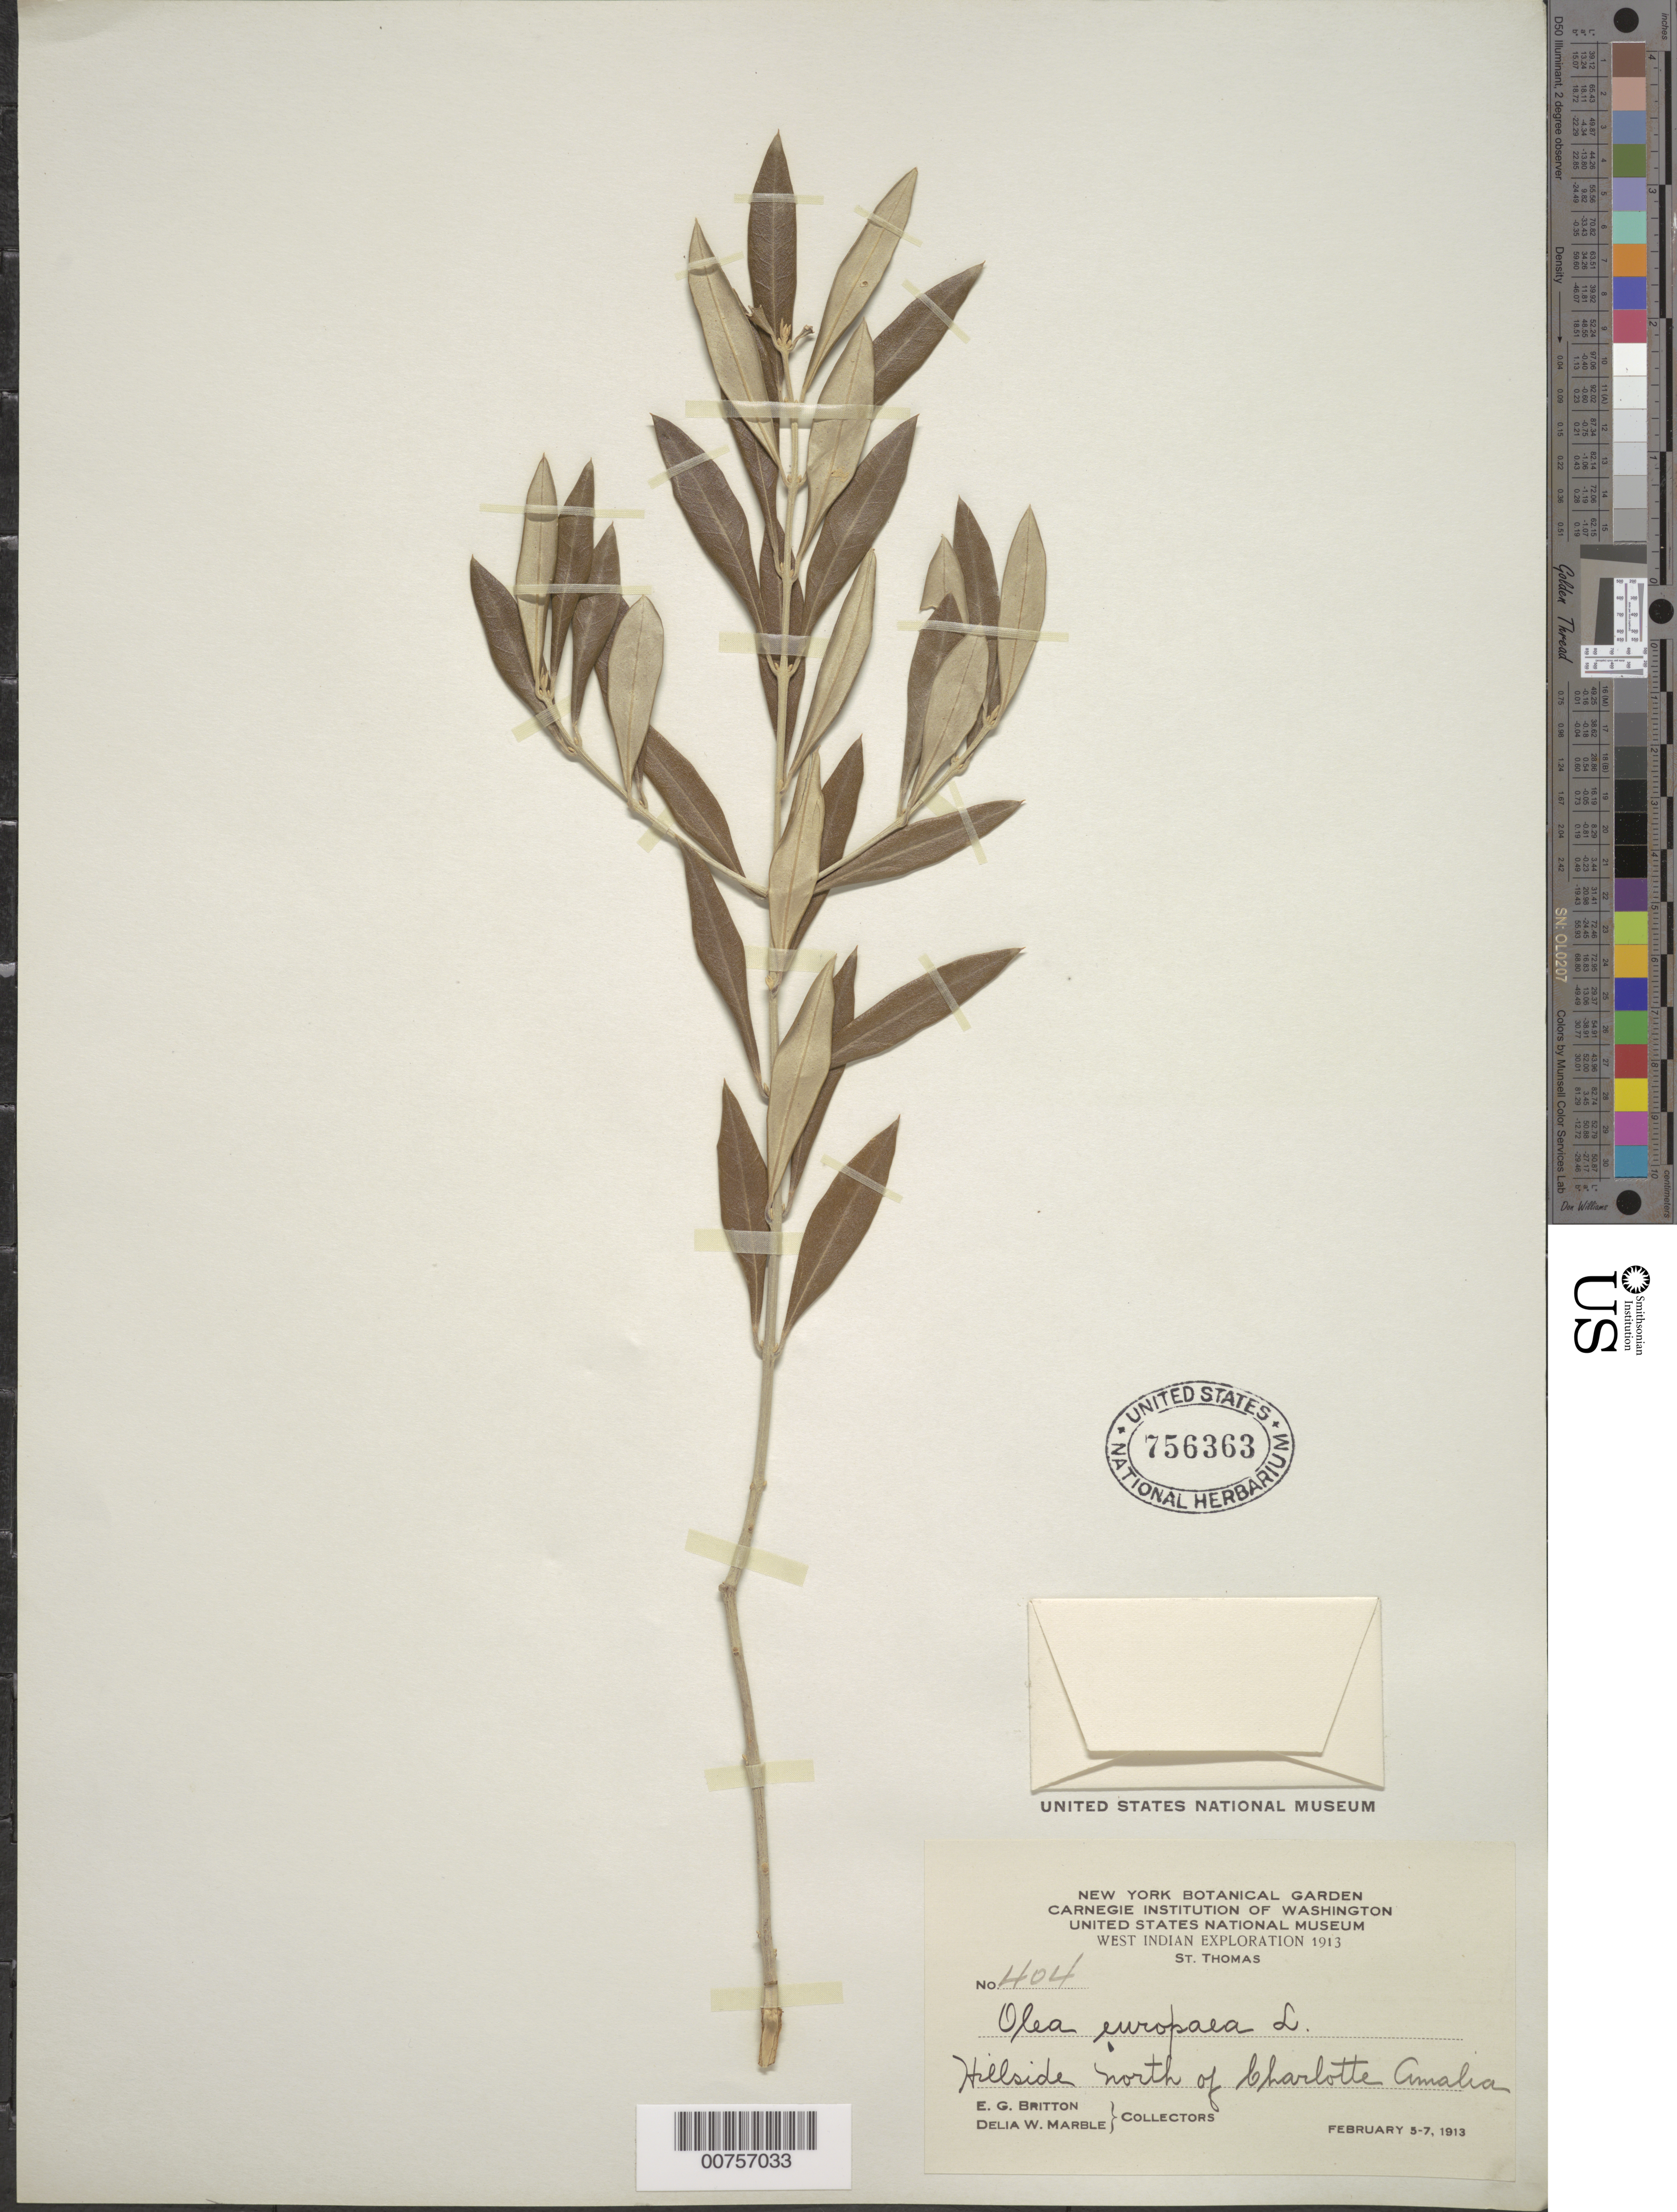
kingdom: Plantae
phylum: Tracheophyta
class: Magnoliopsida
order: Lamiales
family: Oleaceae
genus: Olea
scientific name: Olea europaea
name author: L.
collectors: E. G. Britton & D. W. Marble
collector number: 404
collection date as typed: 05 Feb 1913 to 07 Feb 1913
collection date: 1913-02-05/1913-02-07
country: U.S. Virgin Islands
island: St. Thomas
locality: Hillside N of Charlotte Amalie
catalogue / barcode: US 756363